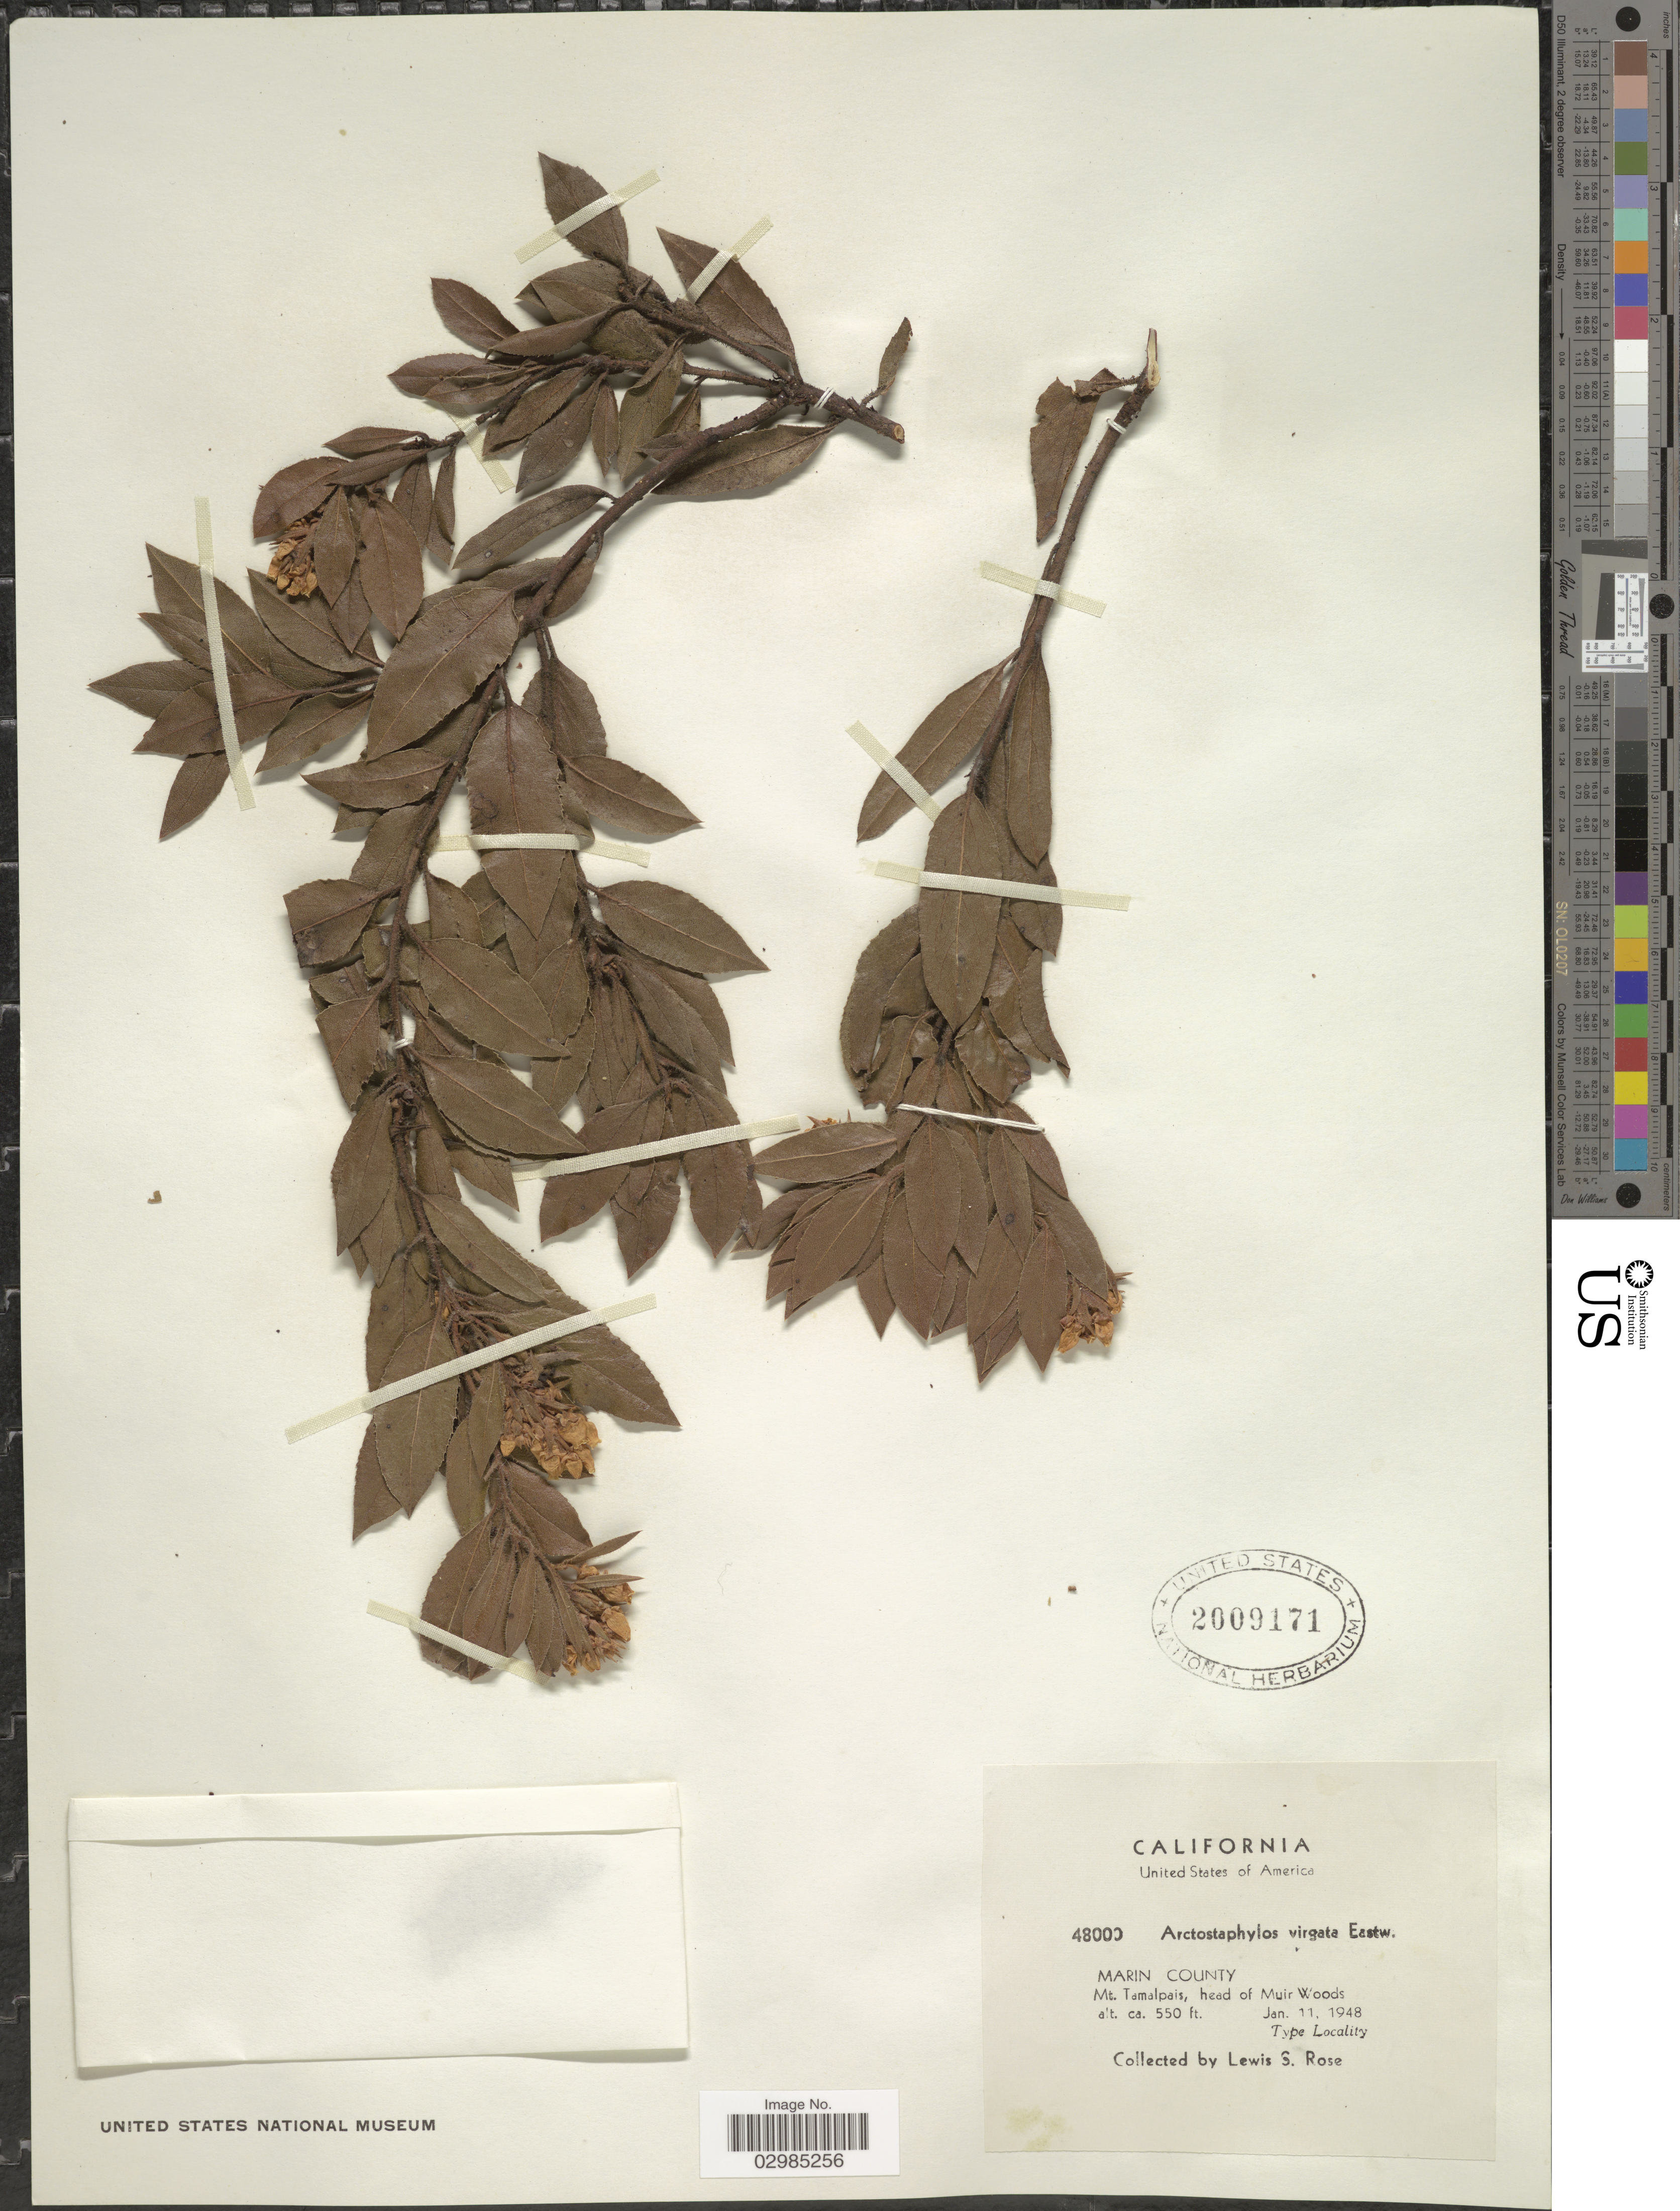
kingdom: Plantae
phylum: Tracheophyta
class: Magnoliopsida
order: Ericales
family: Ericaceae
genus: Arctostaphylos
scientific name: Arctostaphylos virgata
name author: Eastw.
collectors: L. S. Rose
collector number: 48000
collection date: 1948-01-11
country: United States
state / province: California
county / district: Marin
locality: Marin County. Mt. Tamalpais, head of Muir Woods.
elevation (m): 168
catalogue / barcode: US 2009171